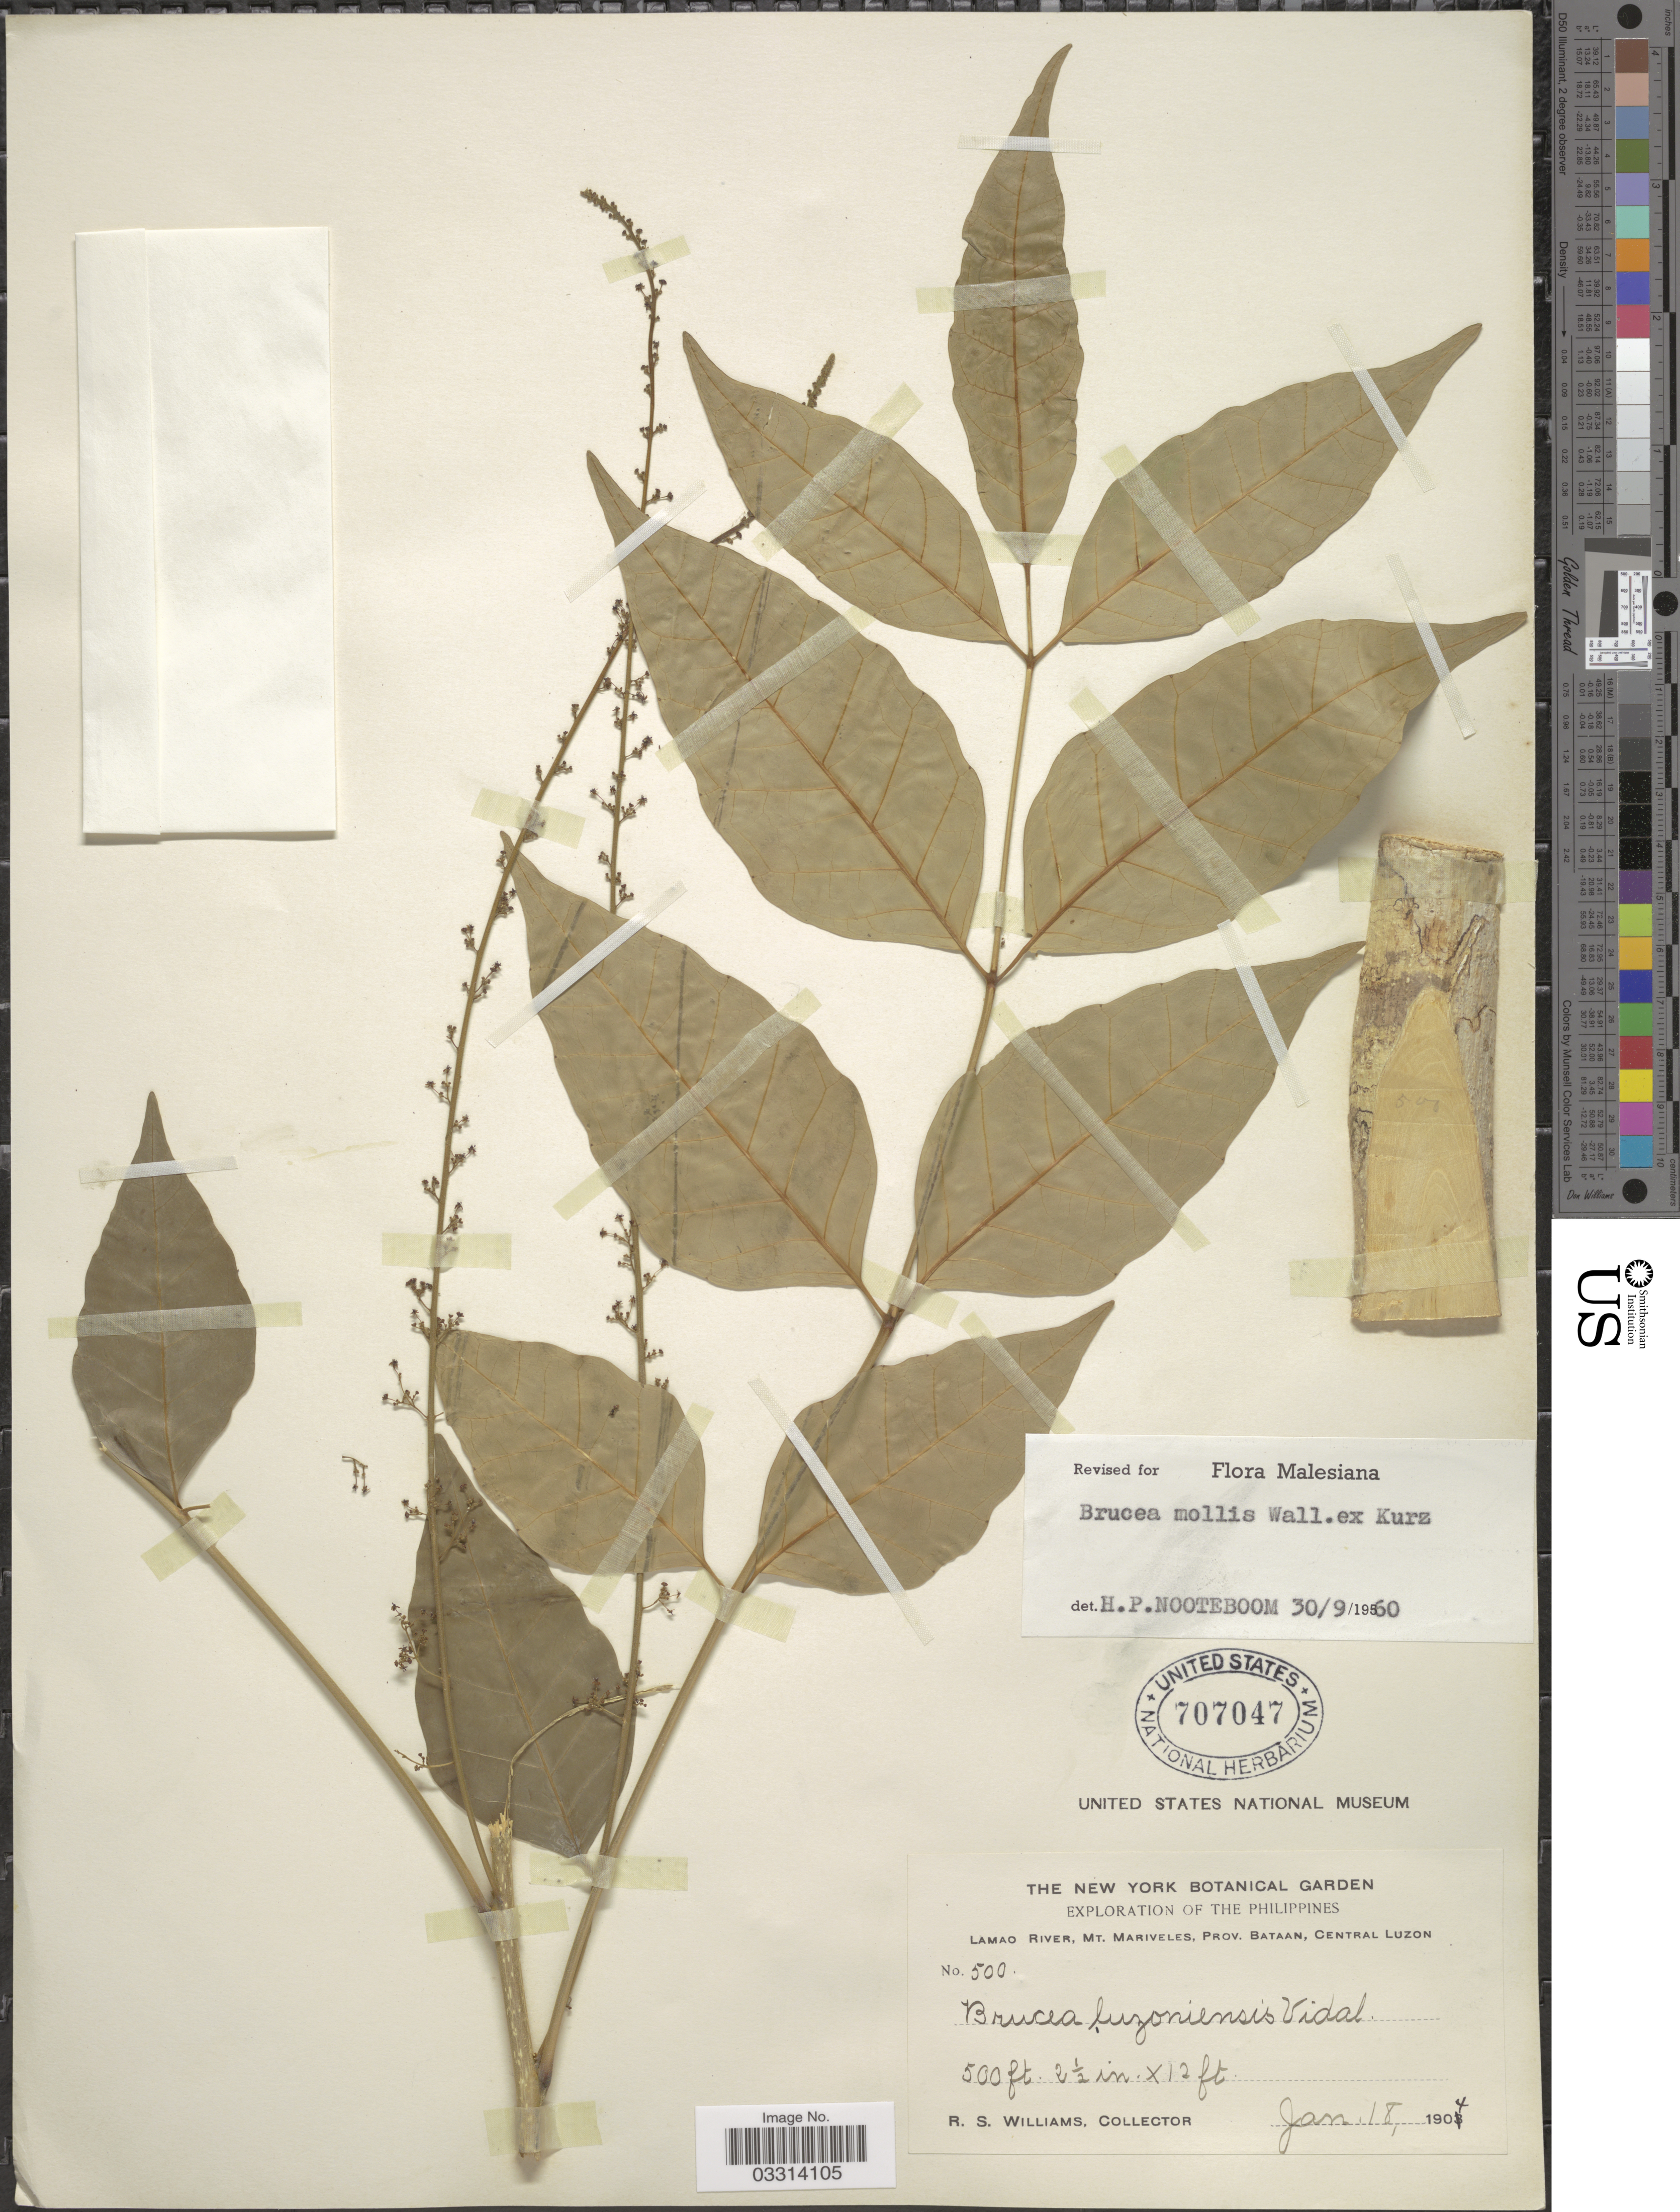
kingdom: Plantae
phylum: Tracheophyta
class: Magnoliopsida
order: Sapindales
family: Simaroubaceae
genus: Brucea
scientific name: Brucea mollis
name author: Wall. ex Kurz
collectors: R. S. Williams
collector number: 500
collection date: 1904-01-18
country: Philippines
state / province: Central Luzon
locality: Lamao River, Mt. Mariveles, Prov. Bataan, Central Luzon.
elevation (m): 152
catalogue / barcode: US 707047